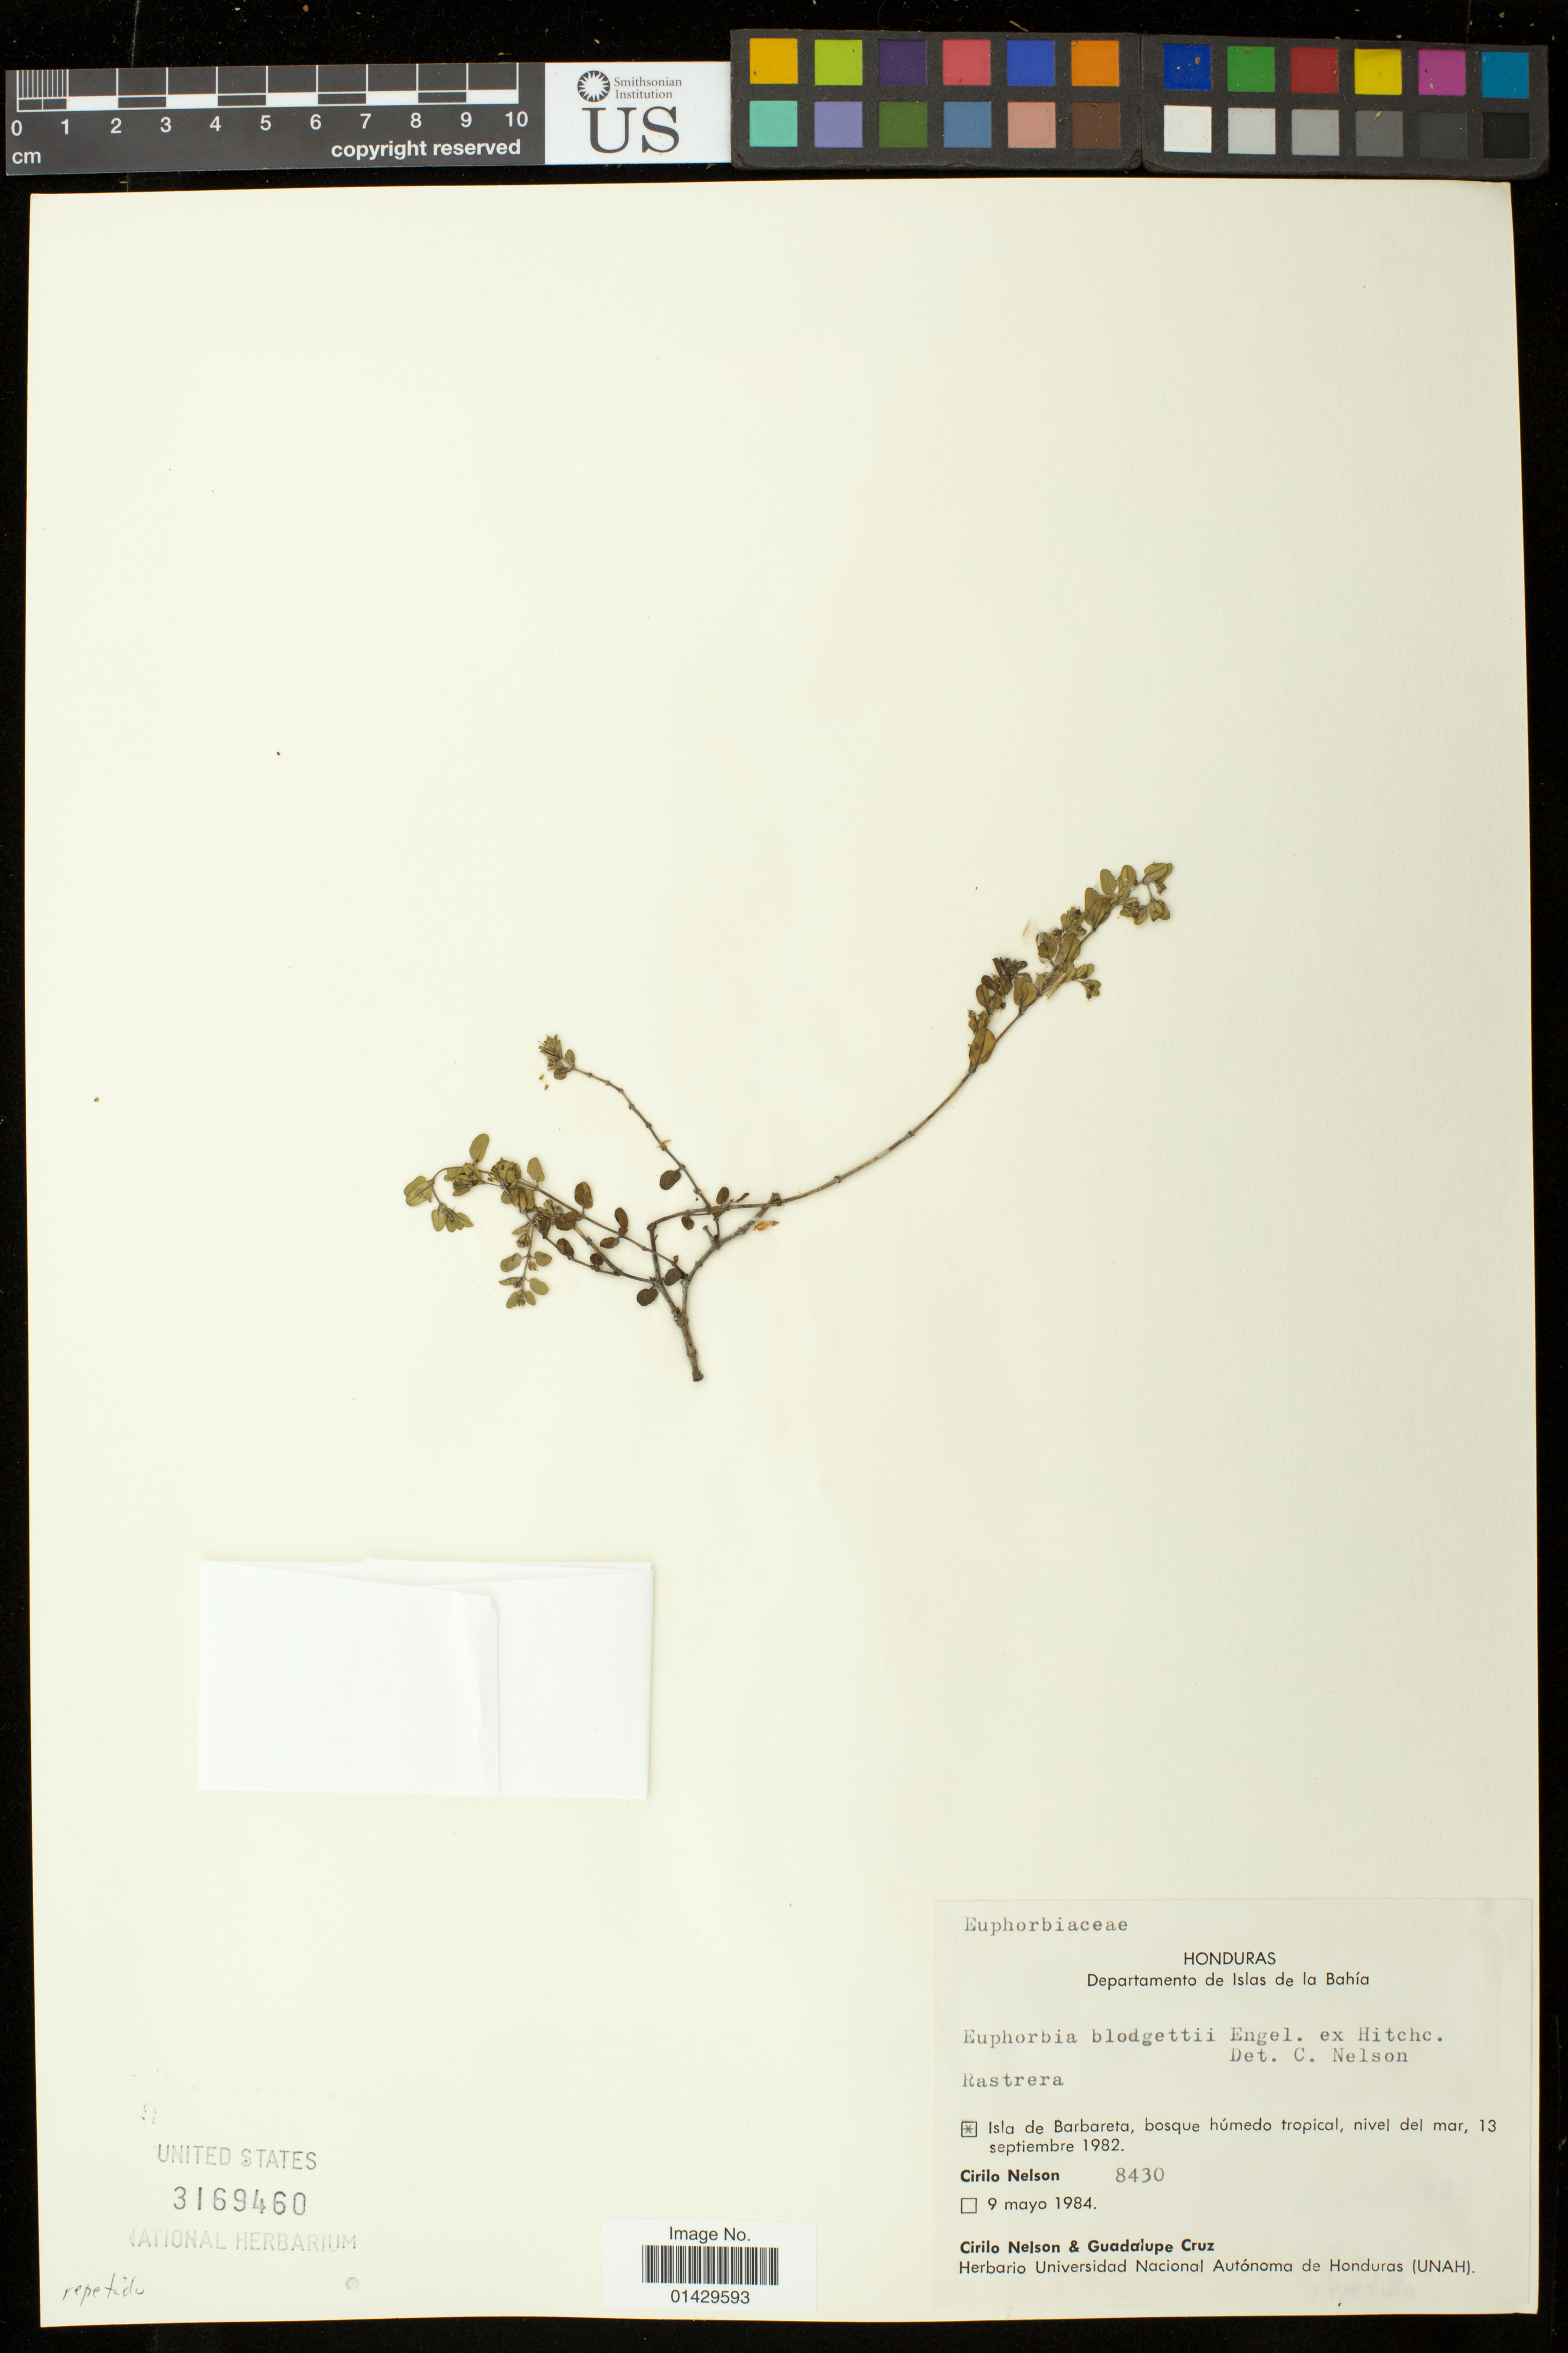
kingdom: Plantae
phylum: Tracheophyta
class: Magnoliopsida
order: Malpighiales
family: Euphorbiaceae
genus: Euphorbia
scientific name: Euphorbia blodgettii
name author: Engelm. ex Hitchc.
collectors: C. H. Nelson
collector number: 8430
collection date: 1982-09-13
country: Honduras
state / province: Islas de la Bahía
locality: Isla de Barbareta, bosque humedo tropical, nivel del mar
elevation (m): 0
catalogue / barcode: US 3169460